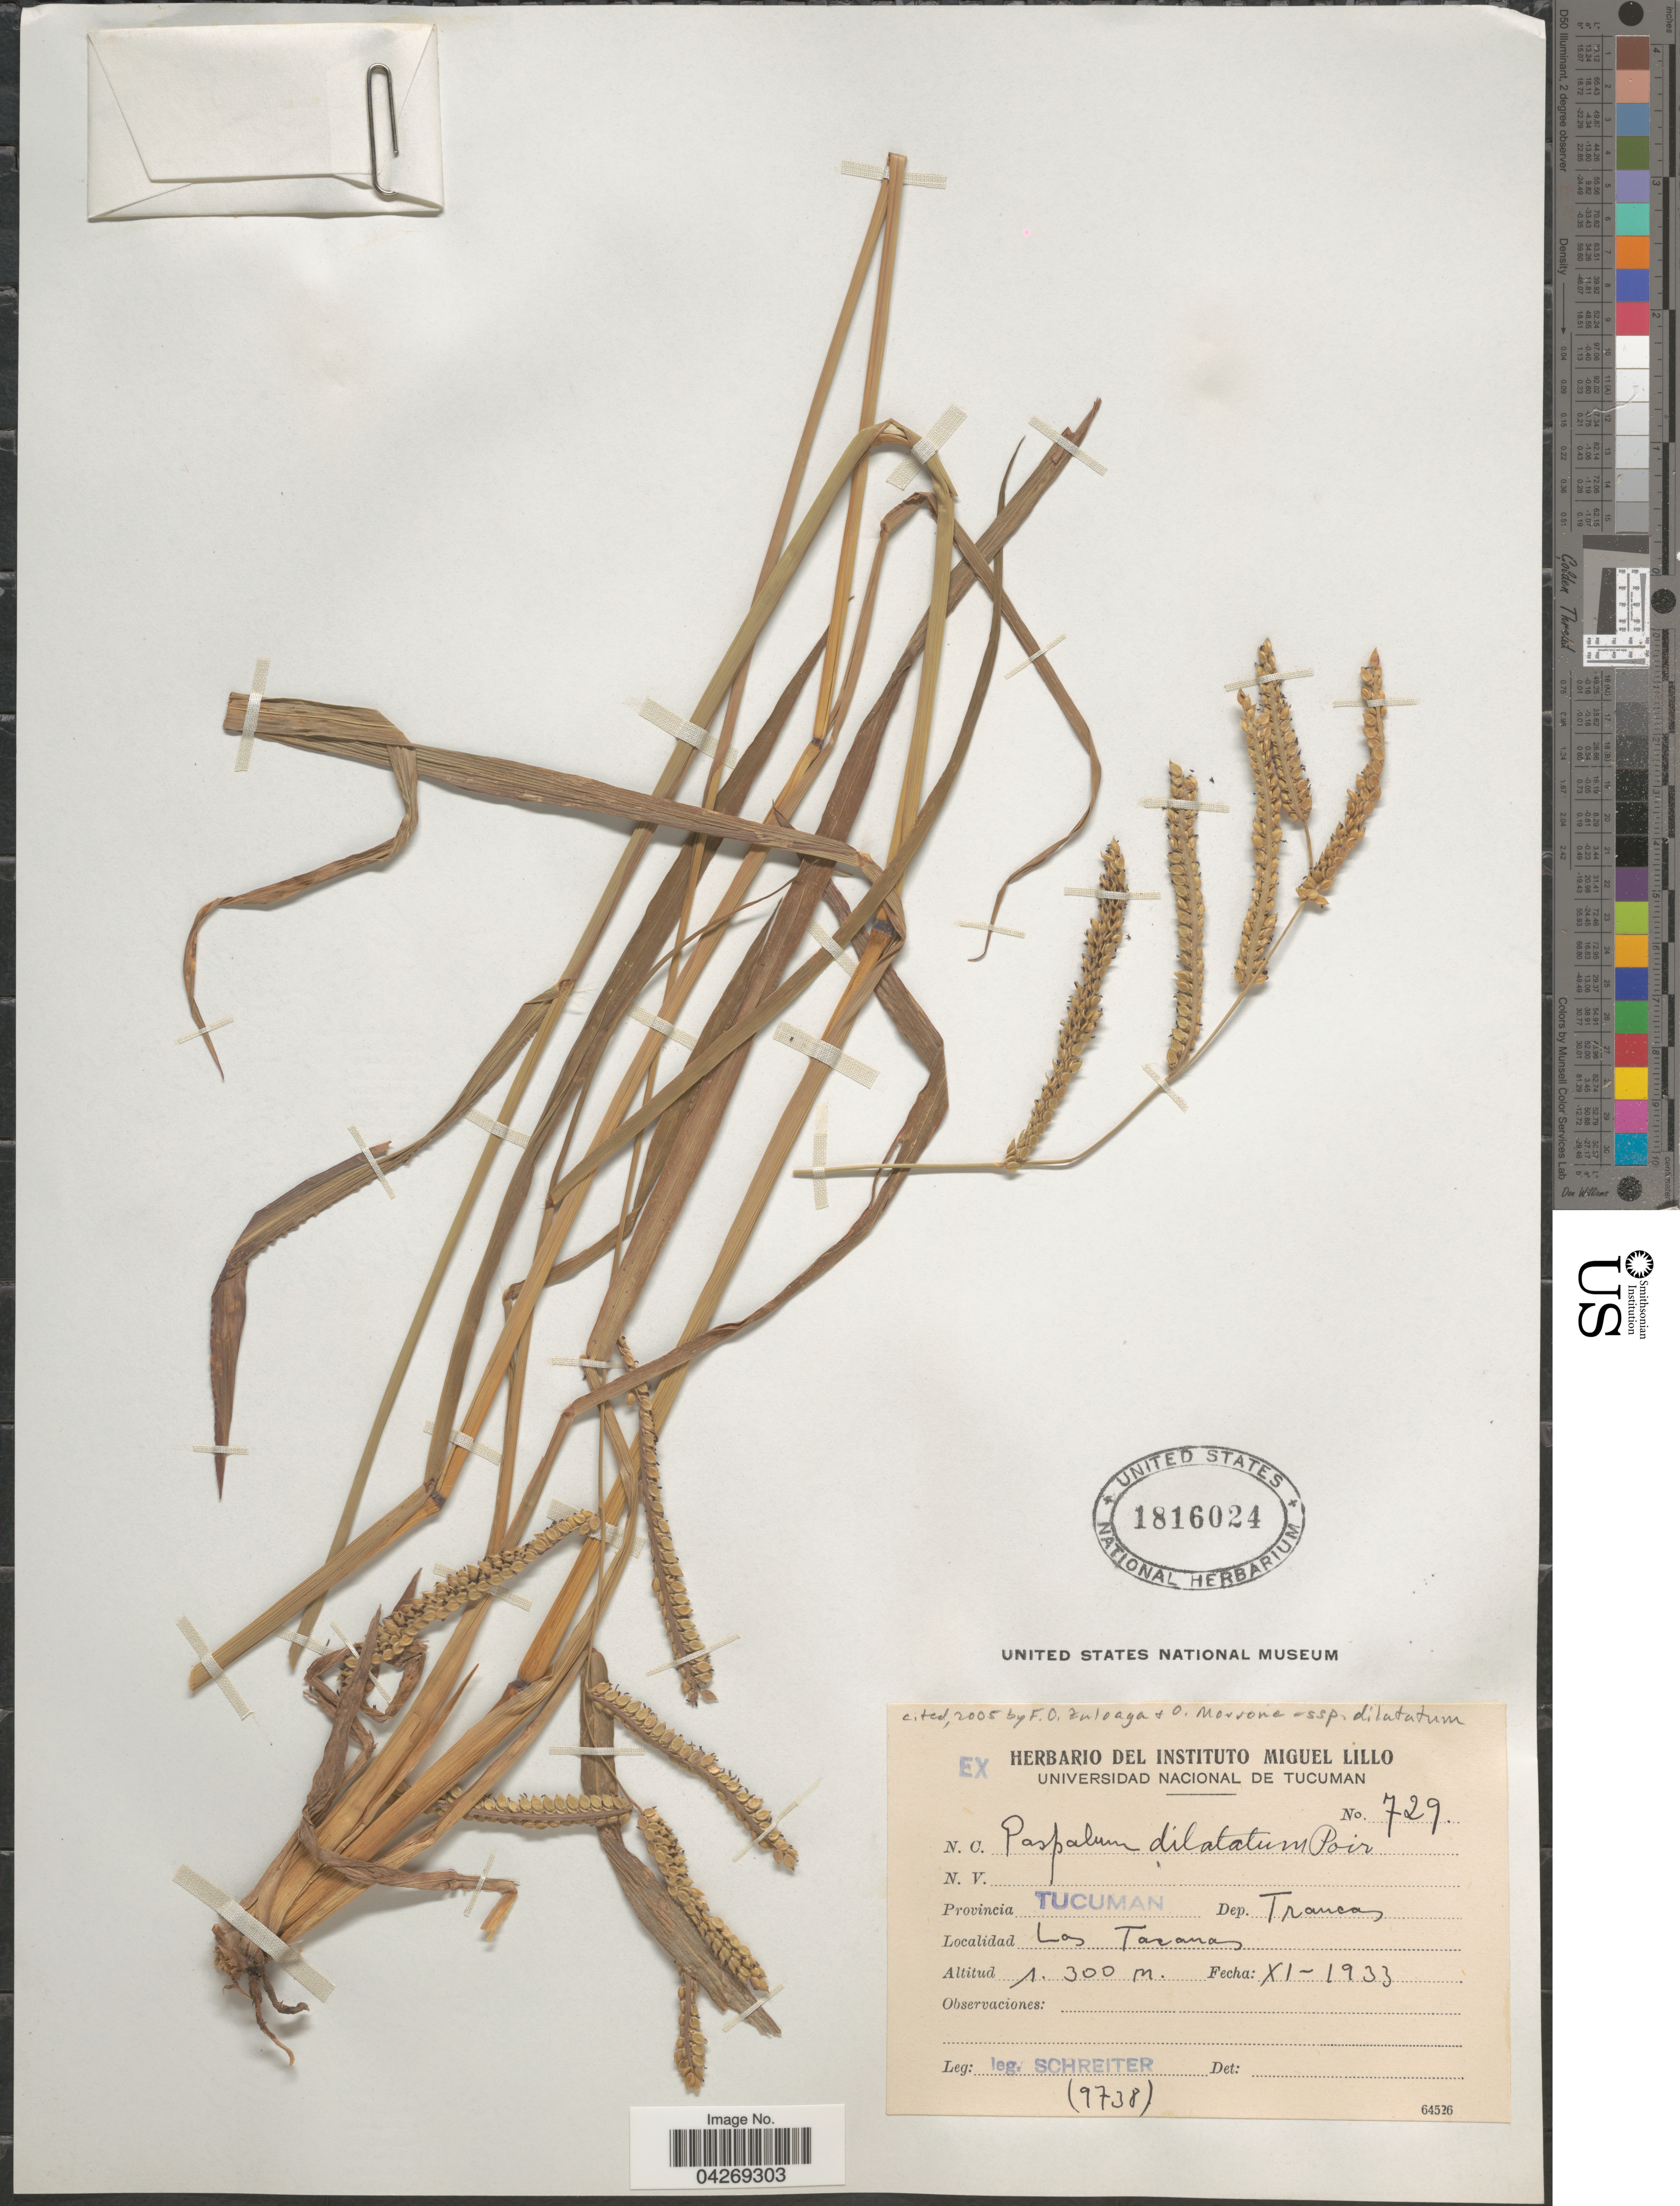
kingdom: Plantae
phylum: Tracheophyta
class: Liliopsida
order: Poales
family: Poaceae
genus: Paspalum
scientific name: Paspalum dilatatum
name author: Poir.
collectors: -. Schreiter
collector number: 729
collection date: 1933-11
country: Argentina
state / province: Tucuman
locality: Dep. Trancas. Los Taranas.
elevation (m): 1300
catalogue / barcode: US 1816024